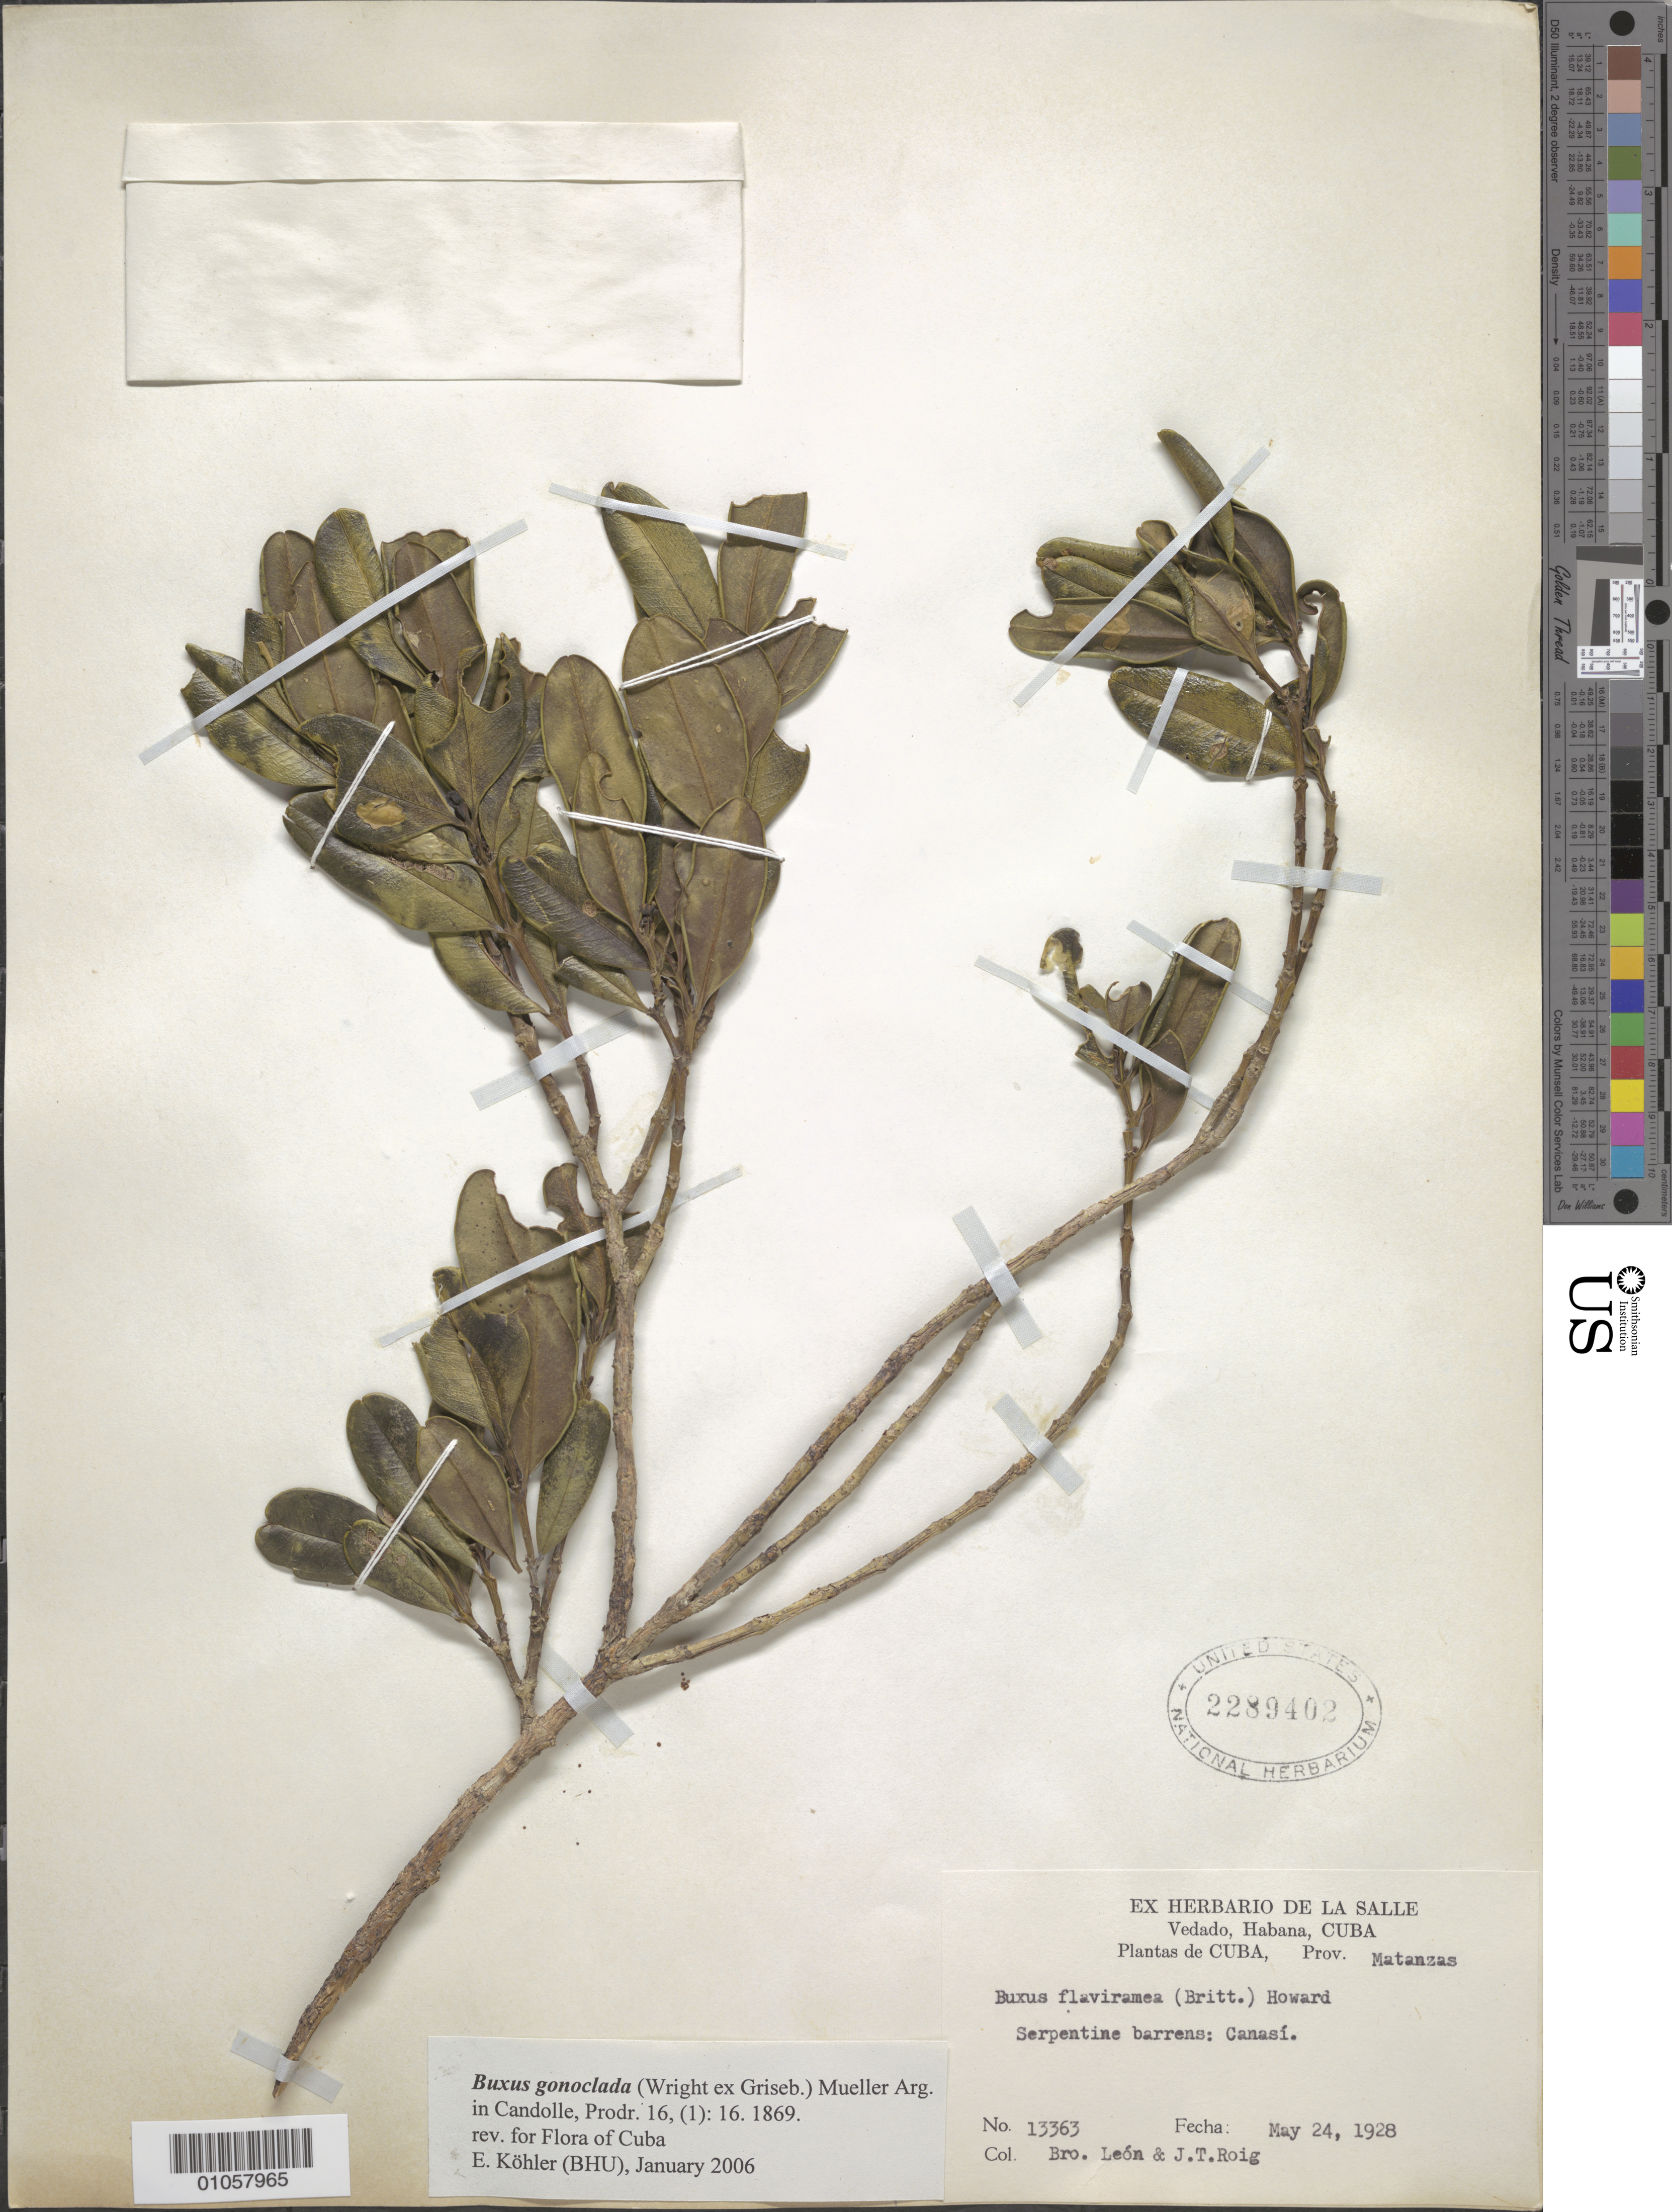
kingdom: Plantae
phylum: Tracheophyta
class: Magnoliopsida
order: Buxales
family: Buxaceae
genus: Buxus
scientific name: Buxus gonoclada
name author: (Griseb.) Müll. Arg.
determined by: Kohler, E.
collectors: Bro. León & J. Roig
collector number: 13363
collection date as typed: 24 May 1928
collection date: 1928-05-24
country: Cuba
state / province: Matanzas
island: Cuba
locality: Canasí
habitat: Serpentine barrens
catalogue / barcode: US 2289402